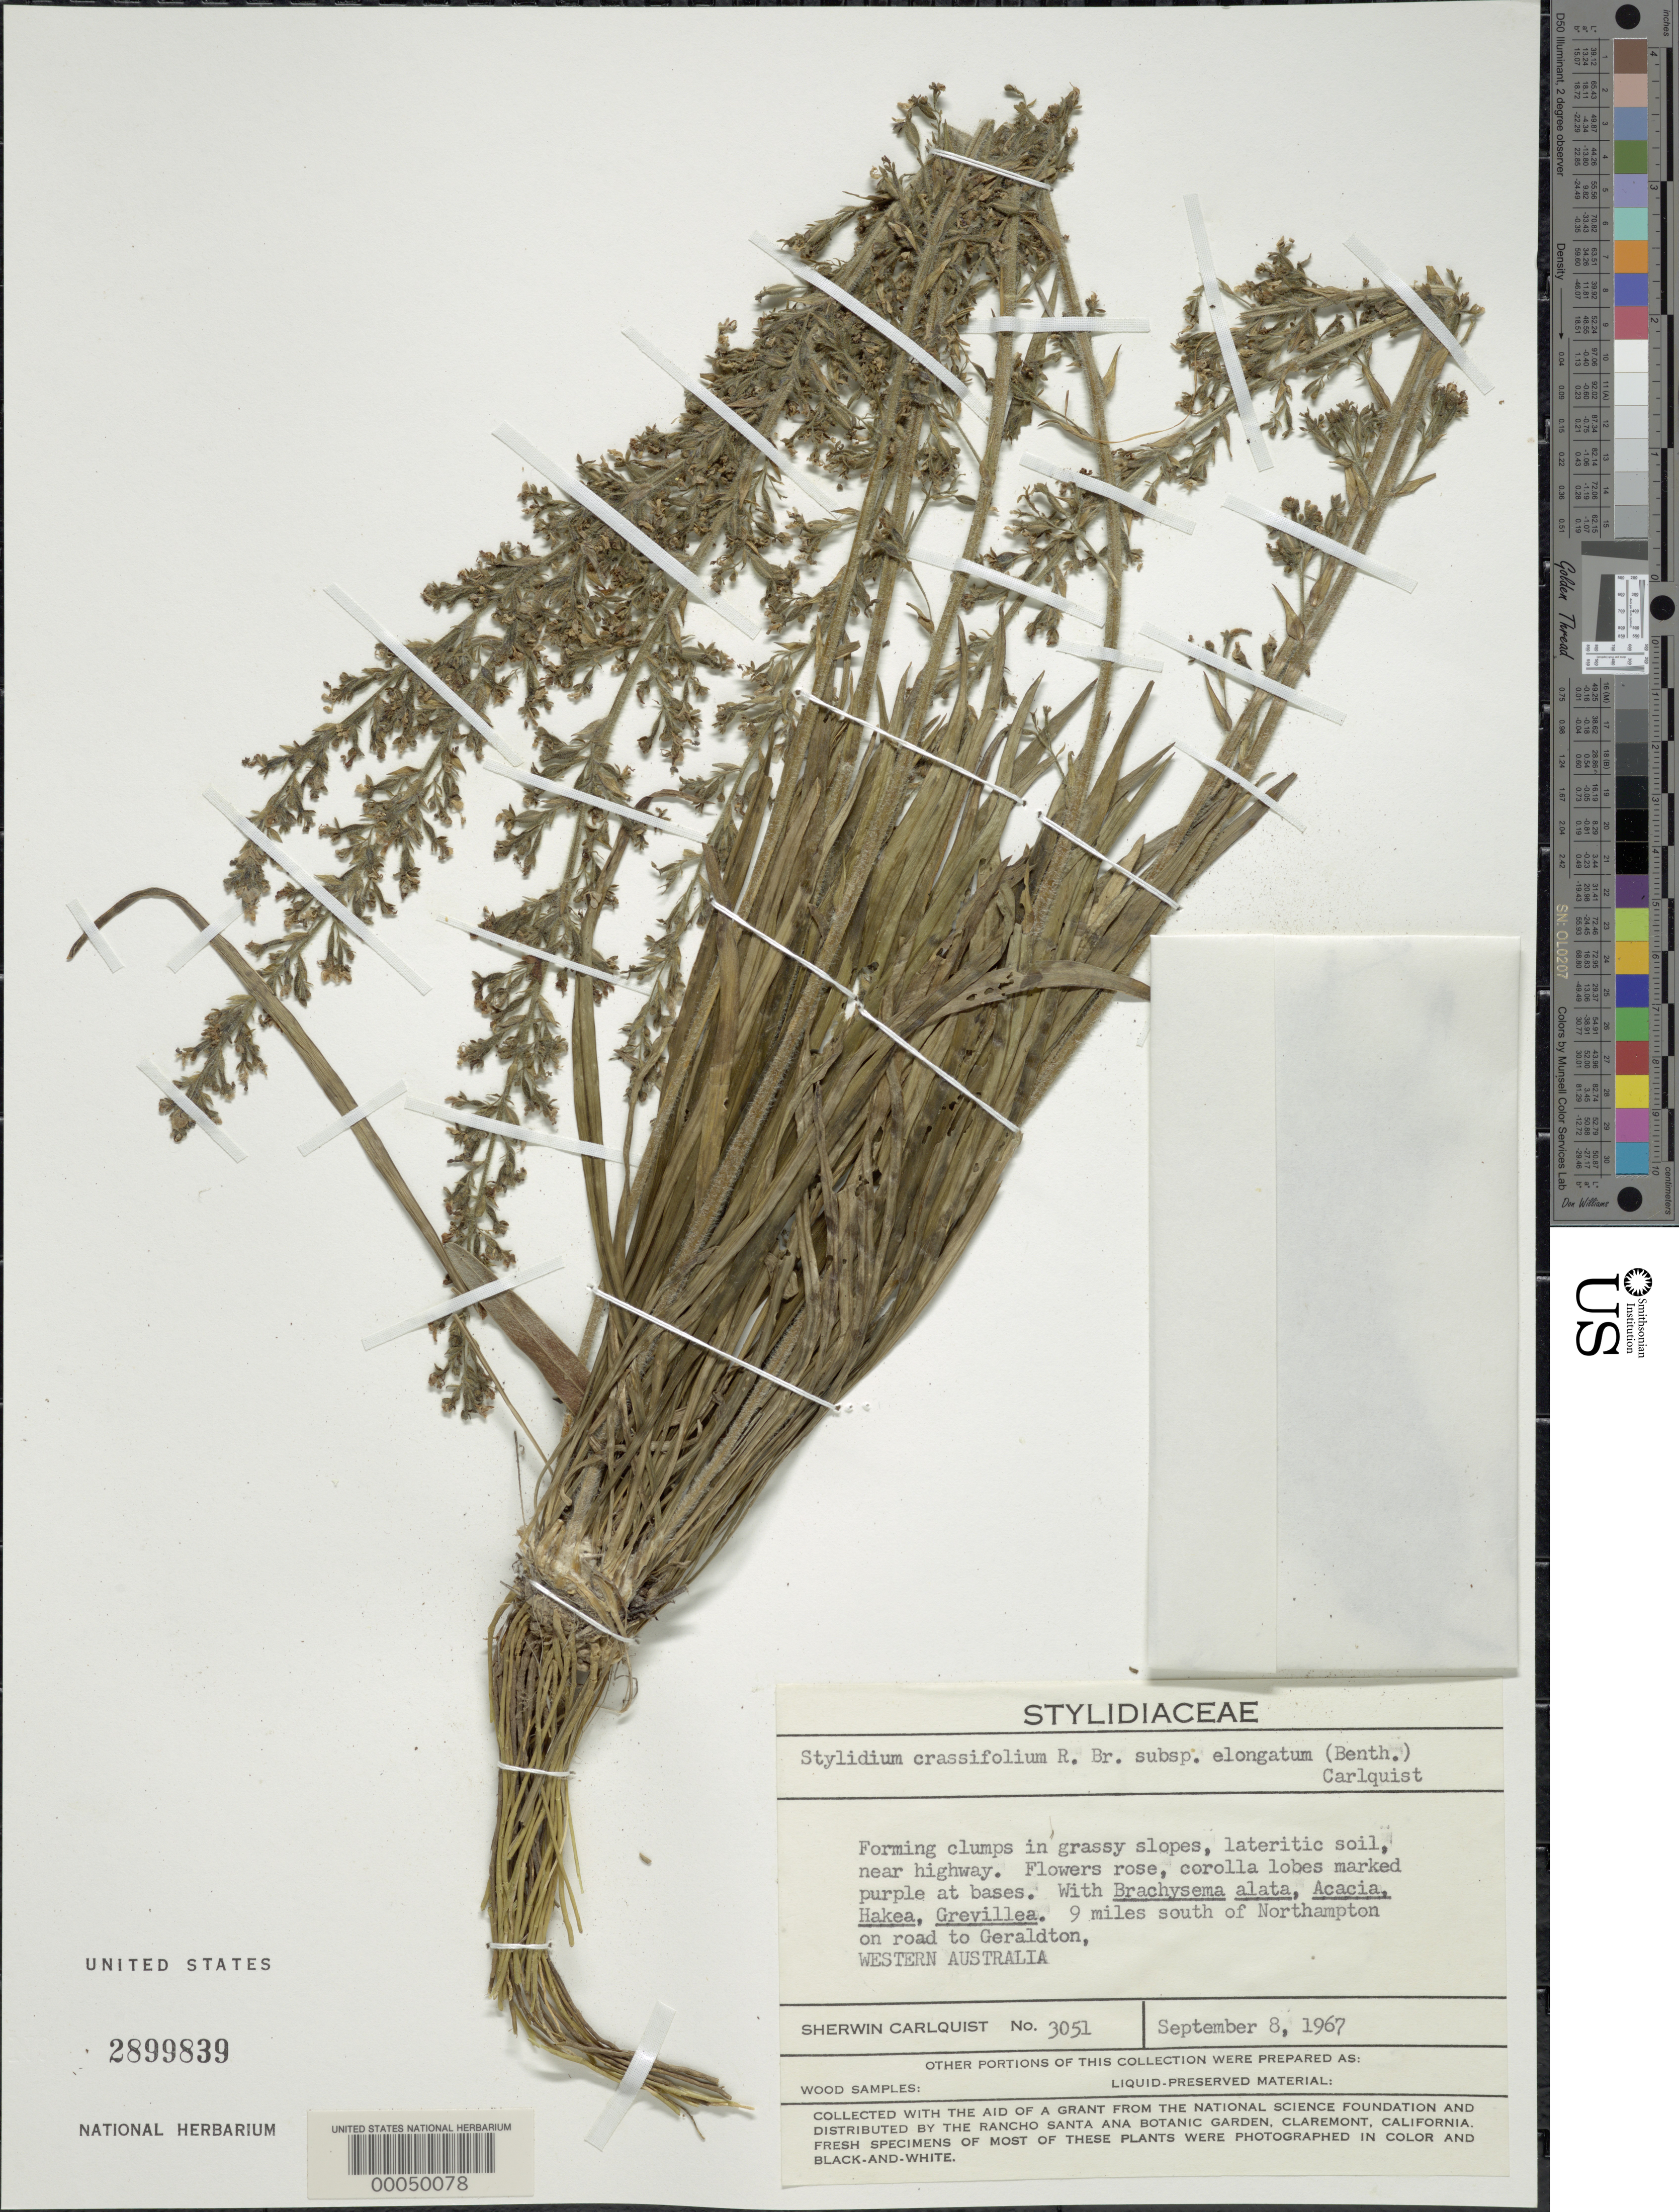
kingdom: Plantae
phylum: Tracheophyta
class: Magnoliopsida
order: Asterales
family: Stylidiaceae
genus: Stylidium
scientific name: Stylidium crassifolium subsp. elongatum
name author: (Benth.) Carlquist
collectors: S. Carlquist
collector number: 3051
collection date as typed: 08 Sep 1967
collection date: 1967-09-08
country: Australia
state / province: Western Australia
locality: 9 mi. s of northampton, on road to geraldton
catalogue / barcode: US 2899839